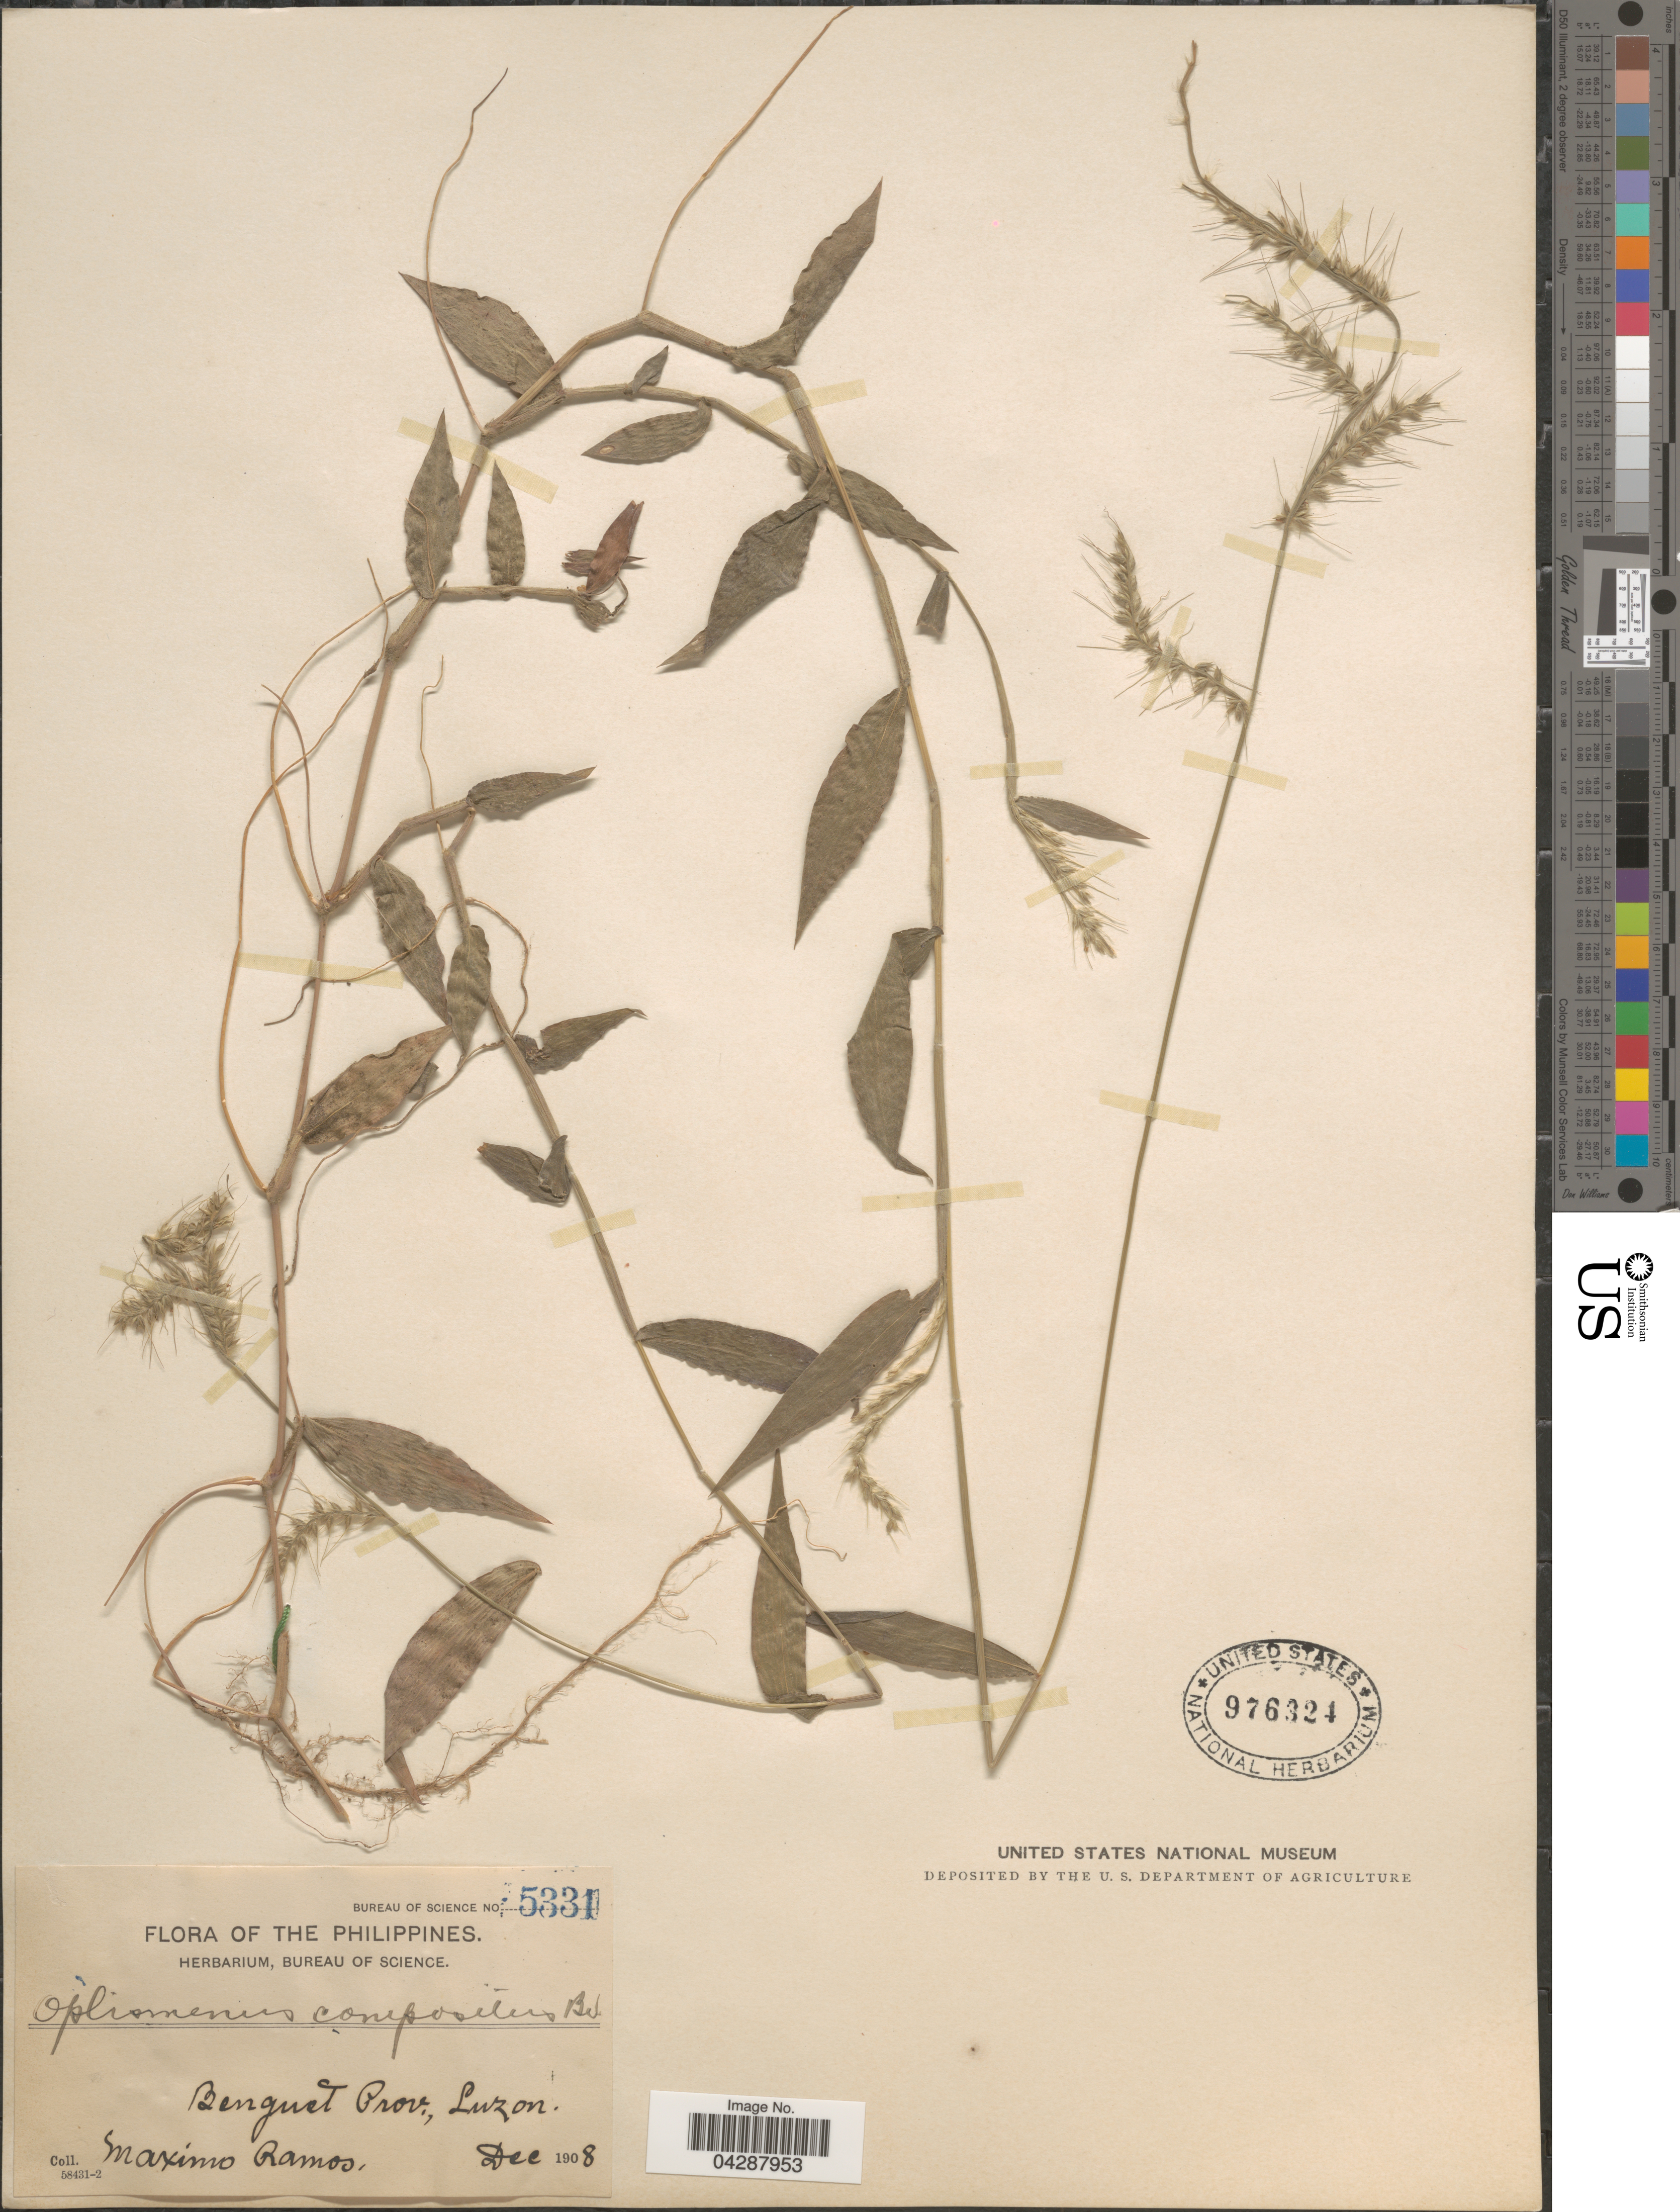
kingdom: Plantae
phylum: Tracheophyta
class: Liliopsida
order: Poales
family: Poaceae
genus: Oplismenus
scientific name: Oplismenus compositus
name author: (L.) P. Beauv.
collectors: M. Ramos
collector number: Bureau of Science 5331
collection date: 1908-12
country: Philippines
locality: Benguet Prov., Luzon.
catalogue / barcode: US 976324